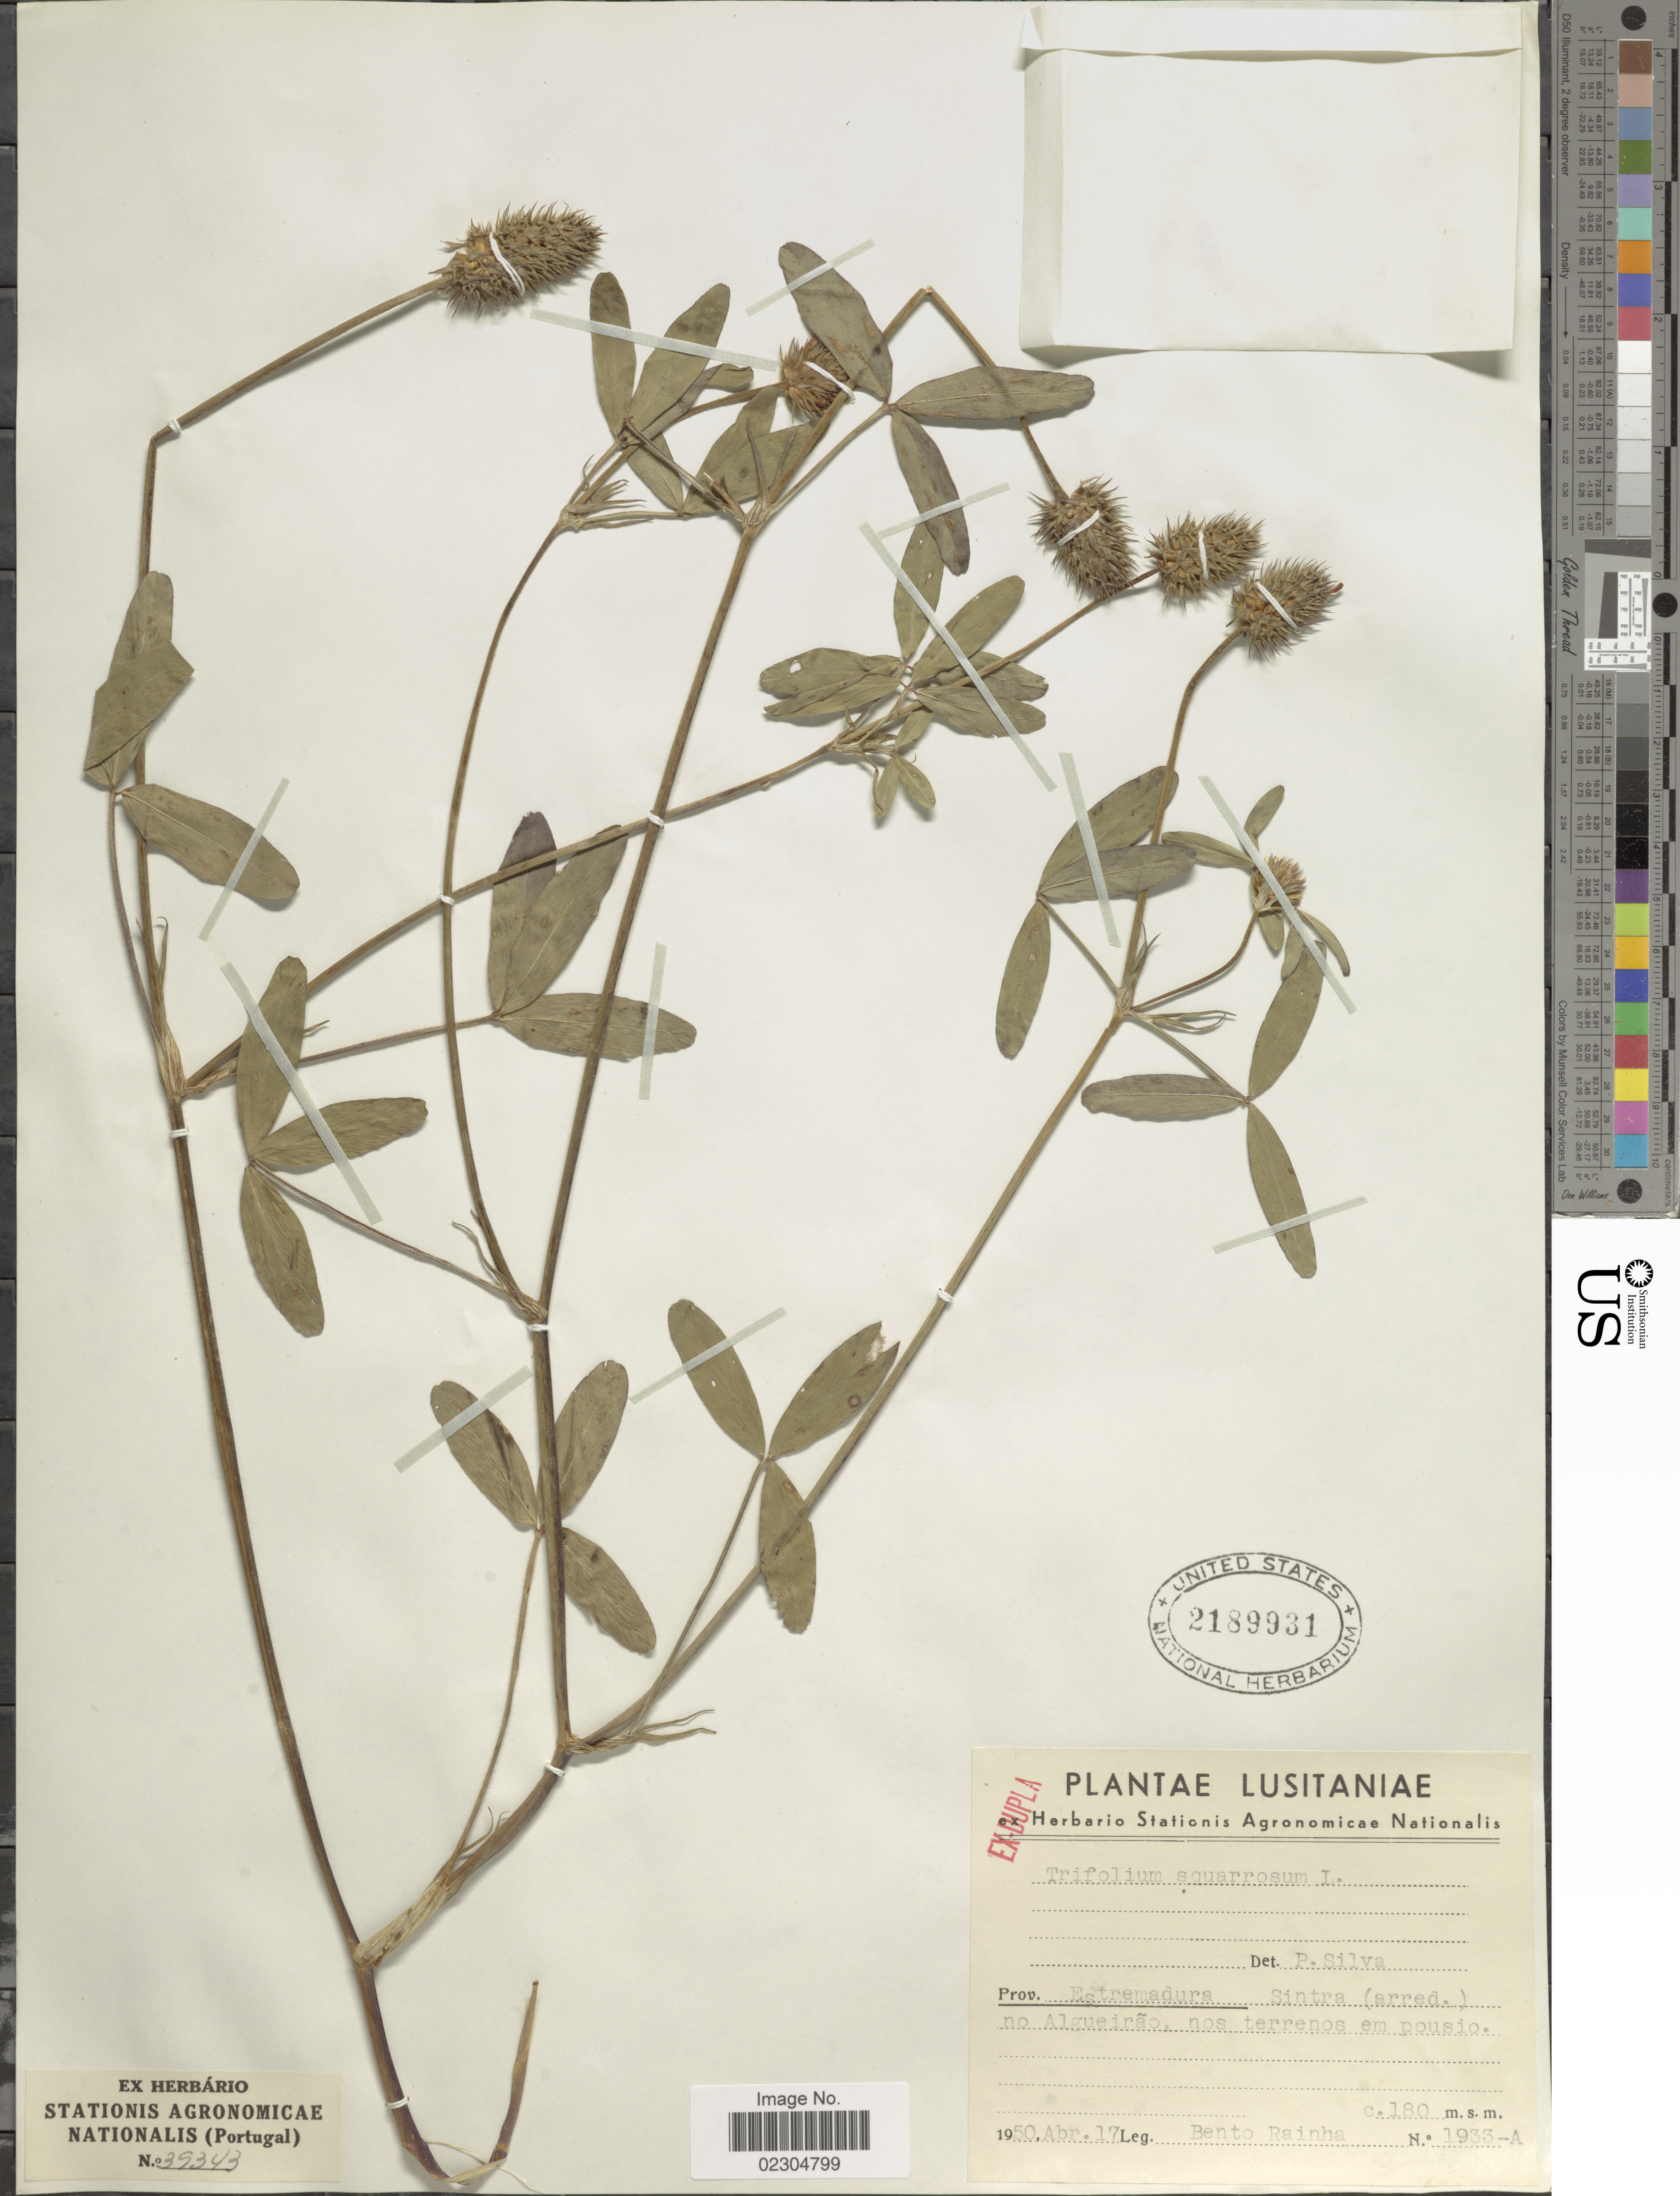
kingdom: Plantae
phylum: Tracheophyta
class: Magnoliopsida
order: Fabales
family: Fabaceae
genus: Trifolium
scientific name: Trifolium squarrosum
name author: L.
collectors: B. Rainha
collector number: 1933-A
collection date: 1950-04-17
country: Portugal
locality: Prov. Estremadura Sintra (arred.) no Algueirão, nos terrenos em pousio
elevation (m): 180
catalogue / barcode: US 2189931